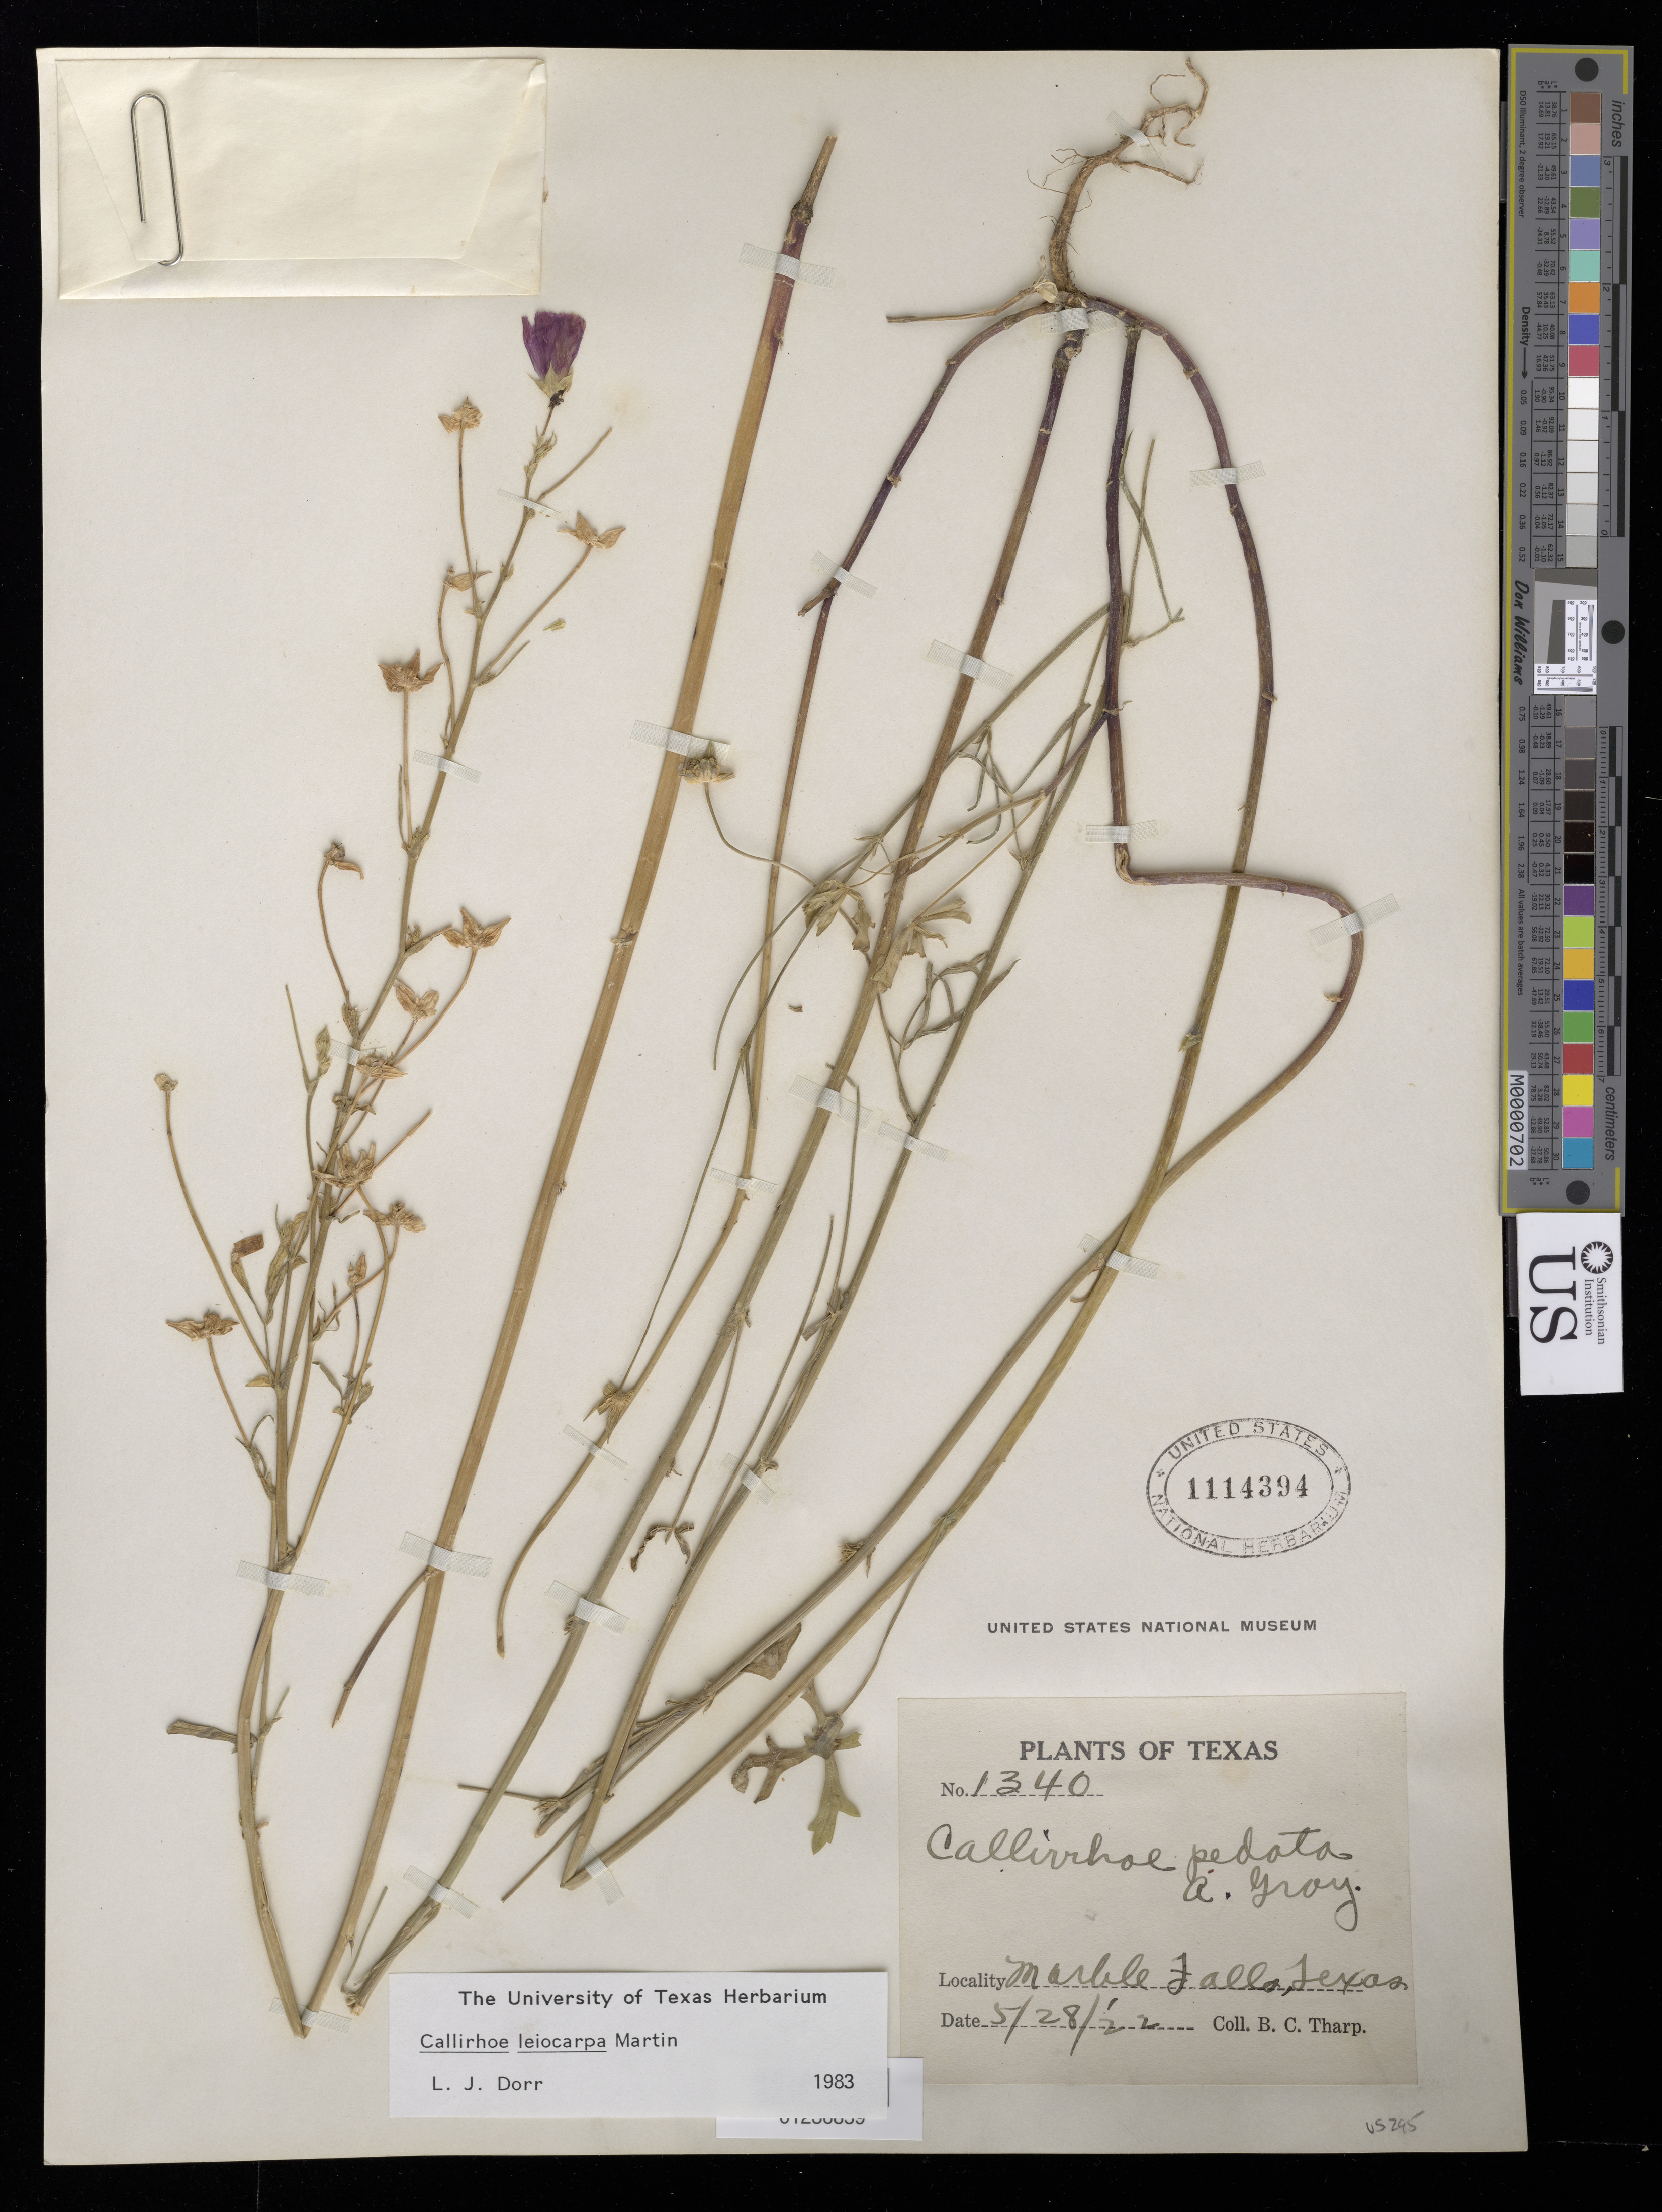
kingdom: Plantae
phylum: Tracheophyta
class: Magnoliopsida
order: Malvales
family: Malvaceae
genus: Callirhoe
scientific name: Callirhoe leiocarpa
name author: R.F. Martin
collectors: B. C. Tharp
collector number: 1340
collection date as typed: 28 May 1922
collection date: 1922-05-28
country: United States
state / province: Texas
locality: Marble Falls.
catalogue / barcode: US 1114394